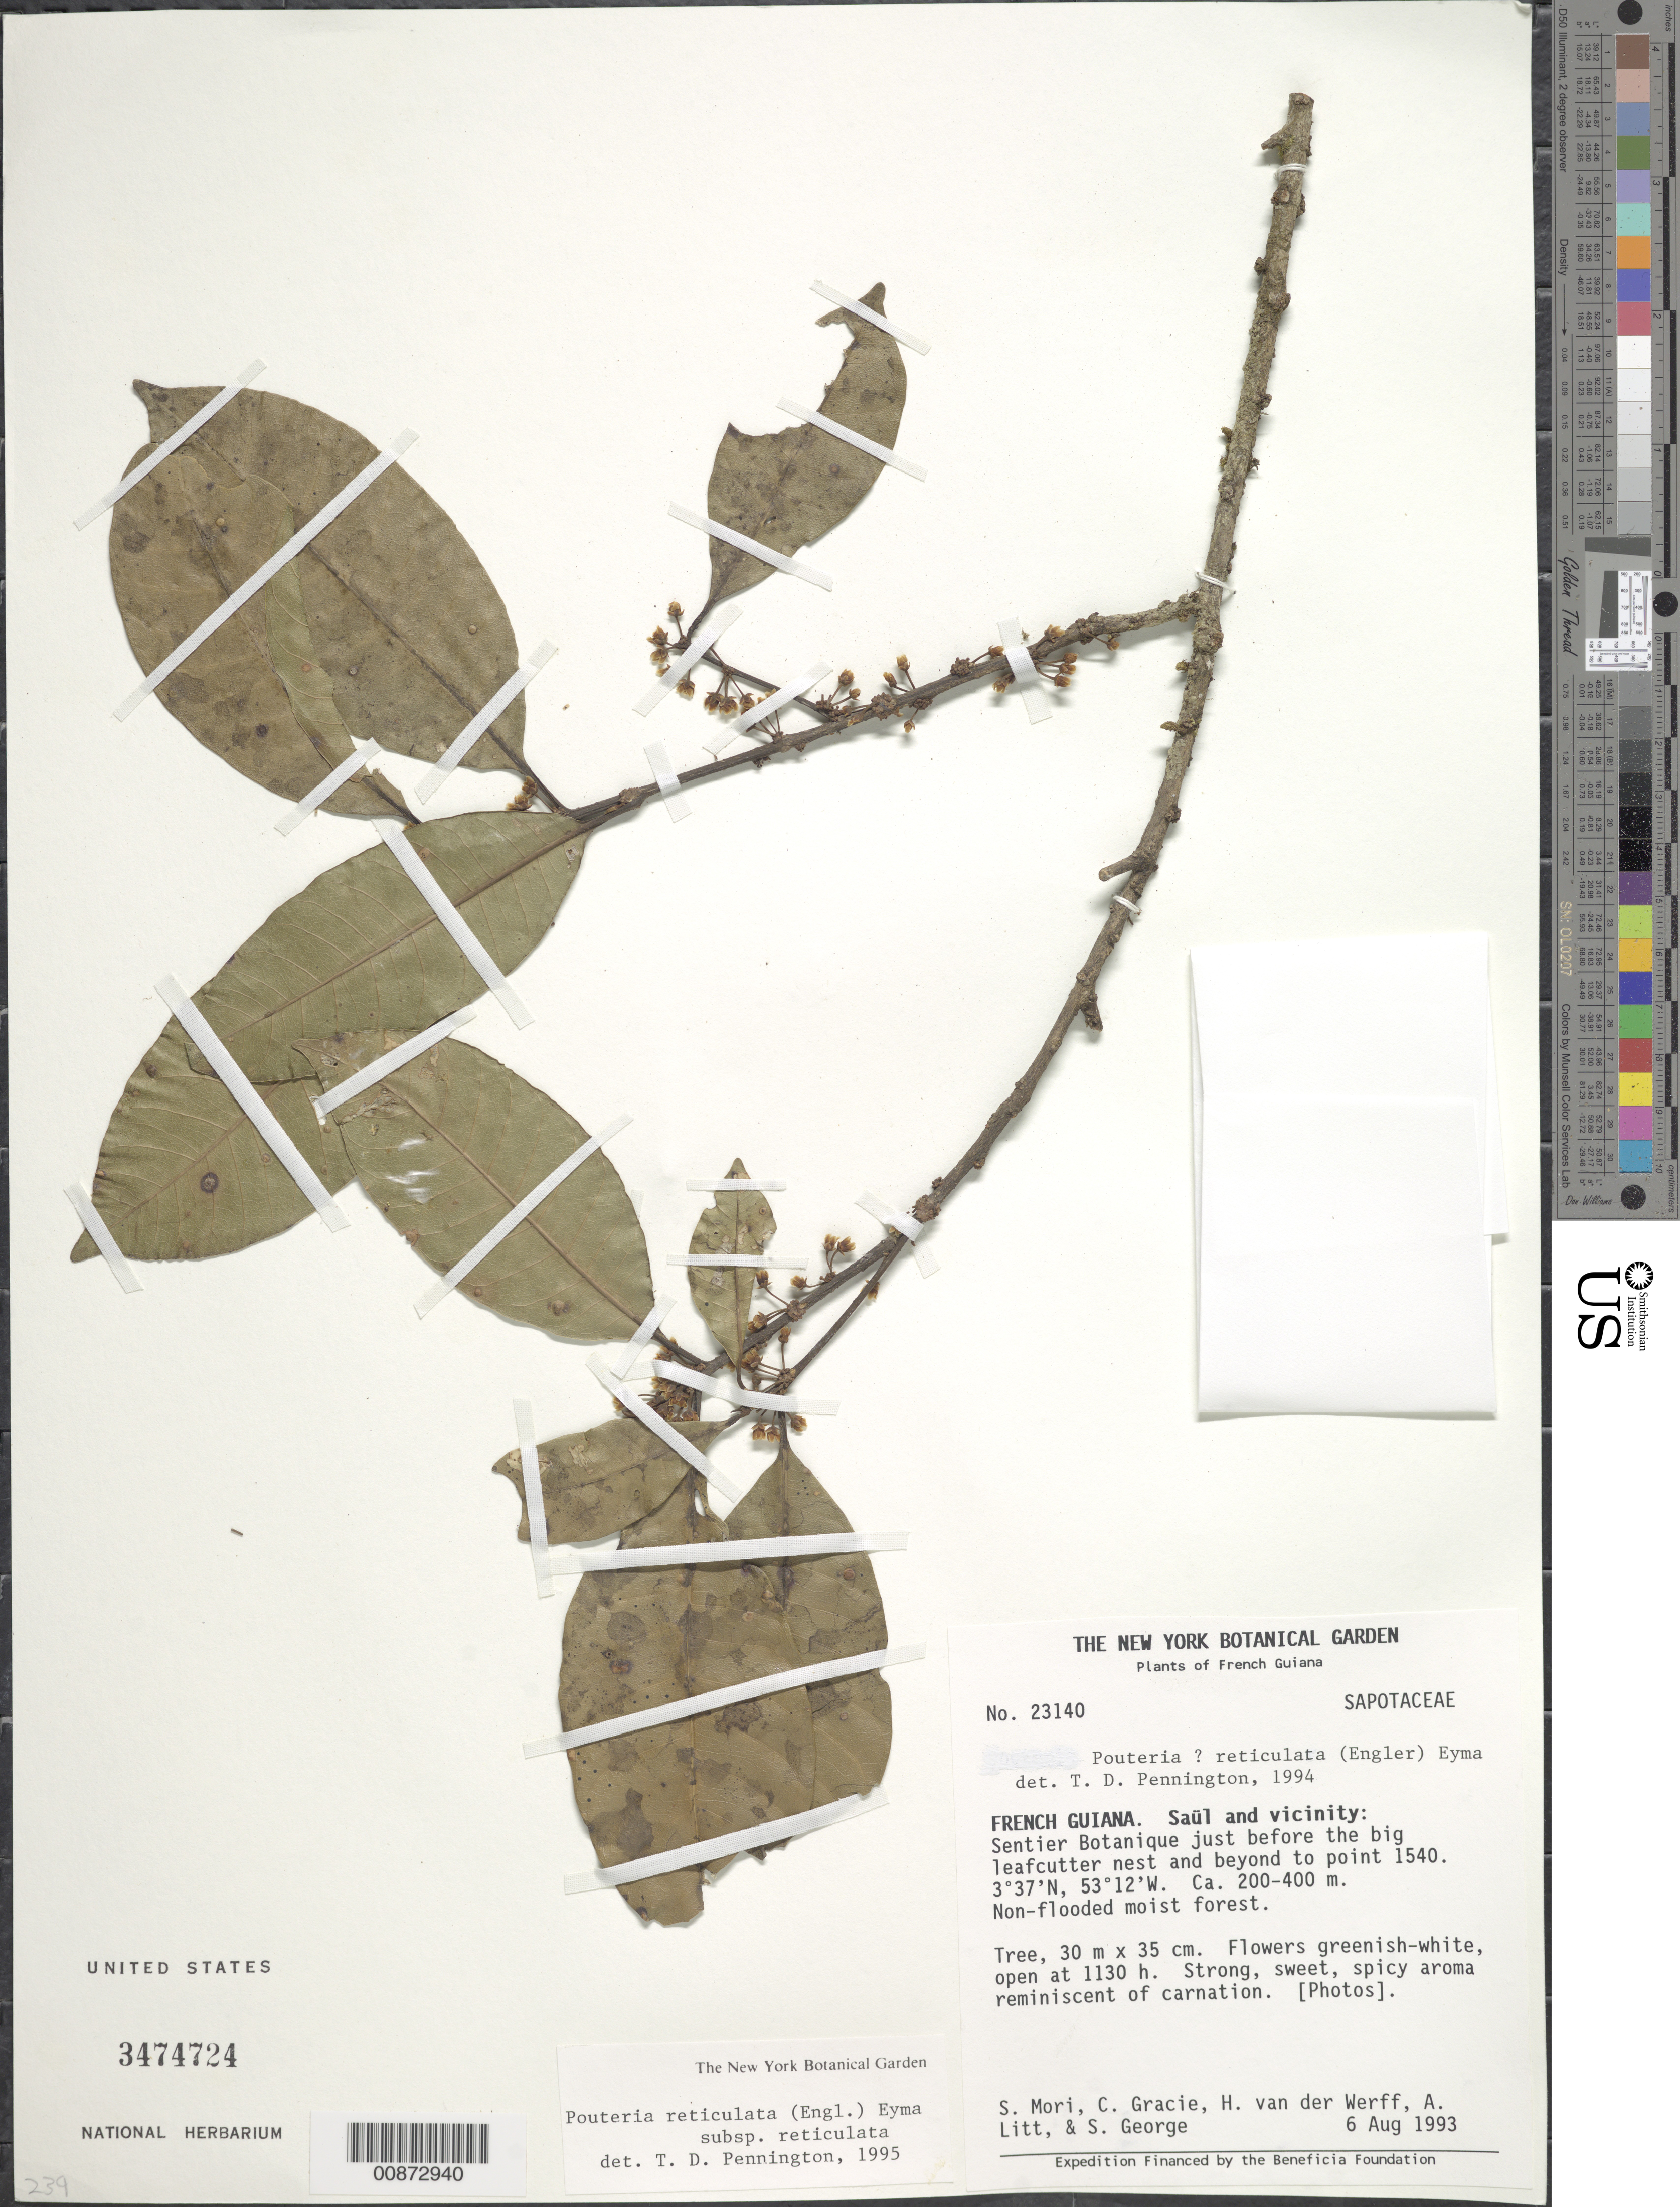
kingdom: Plantae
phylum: Tracheophyta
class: Magnoliopsida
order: Ericales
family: Sapotaceae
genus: Pouteria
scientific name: Pouteria reticulata subsp. reticulata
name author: (Engl.) Eyma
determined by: Pennington, T. D., (K)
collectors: S. Mori, C. A. Gracie, H. van der Werff, A. Litt & S. George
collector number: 23140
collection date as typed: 6-Aug-93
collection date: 1993-08-06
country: French Guiana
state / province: Saint-Laurent-du-Maroni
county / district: Saül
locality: Saül and vic., Sentier Botanique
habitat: Non-flooded moist forest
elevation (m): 200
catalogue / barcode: US 3474724